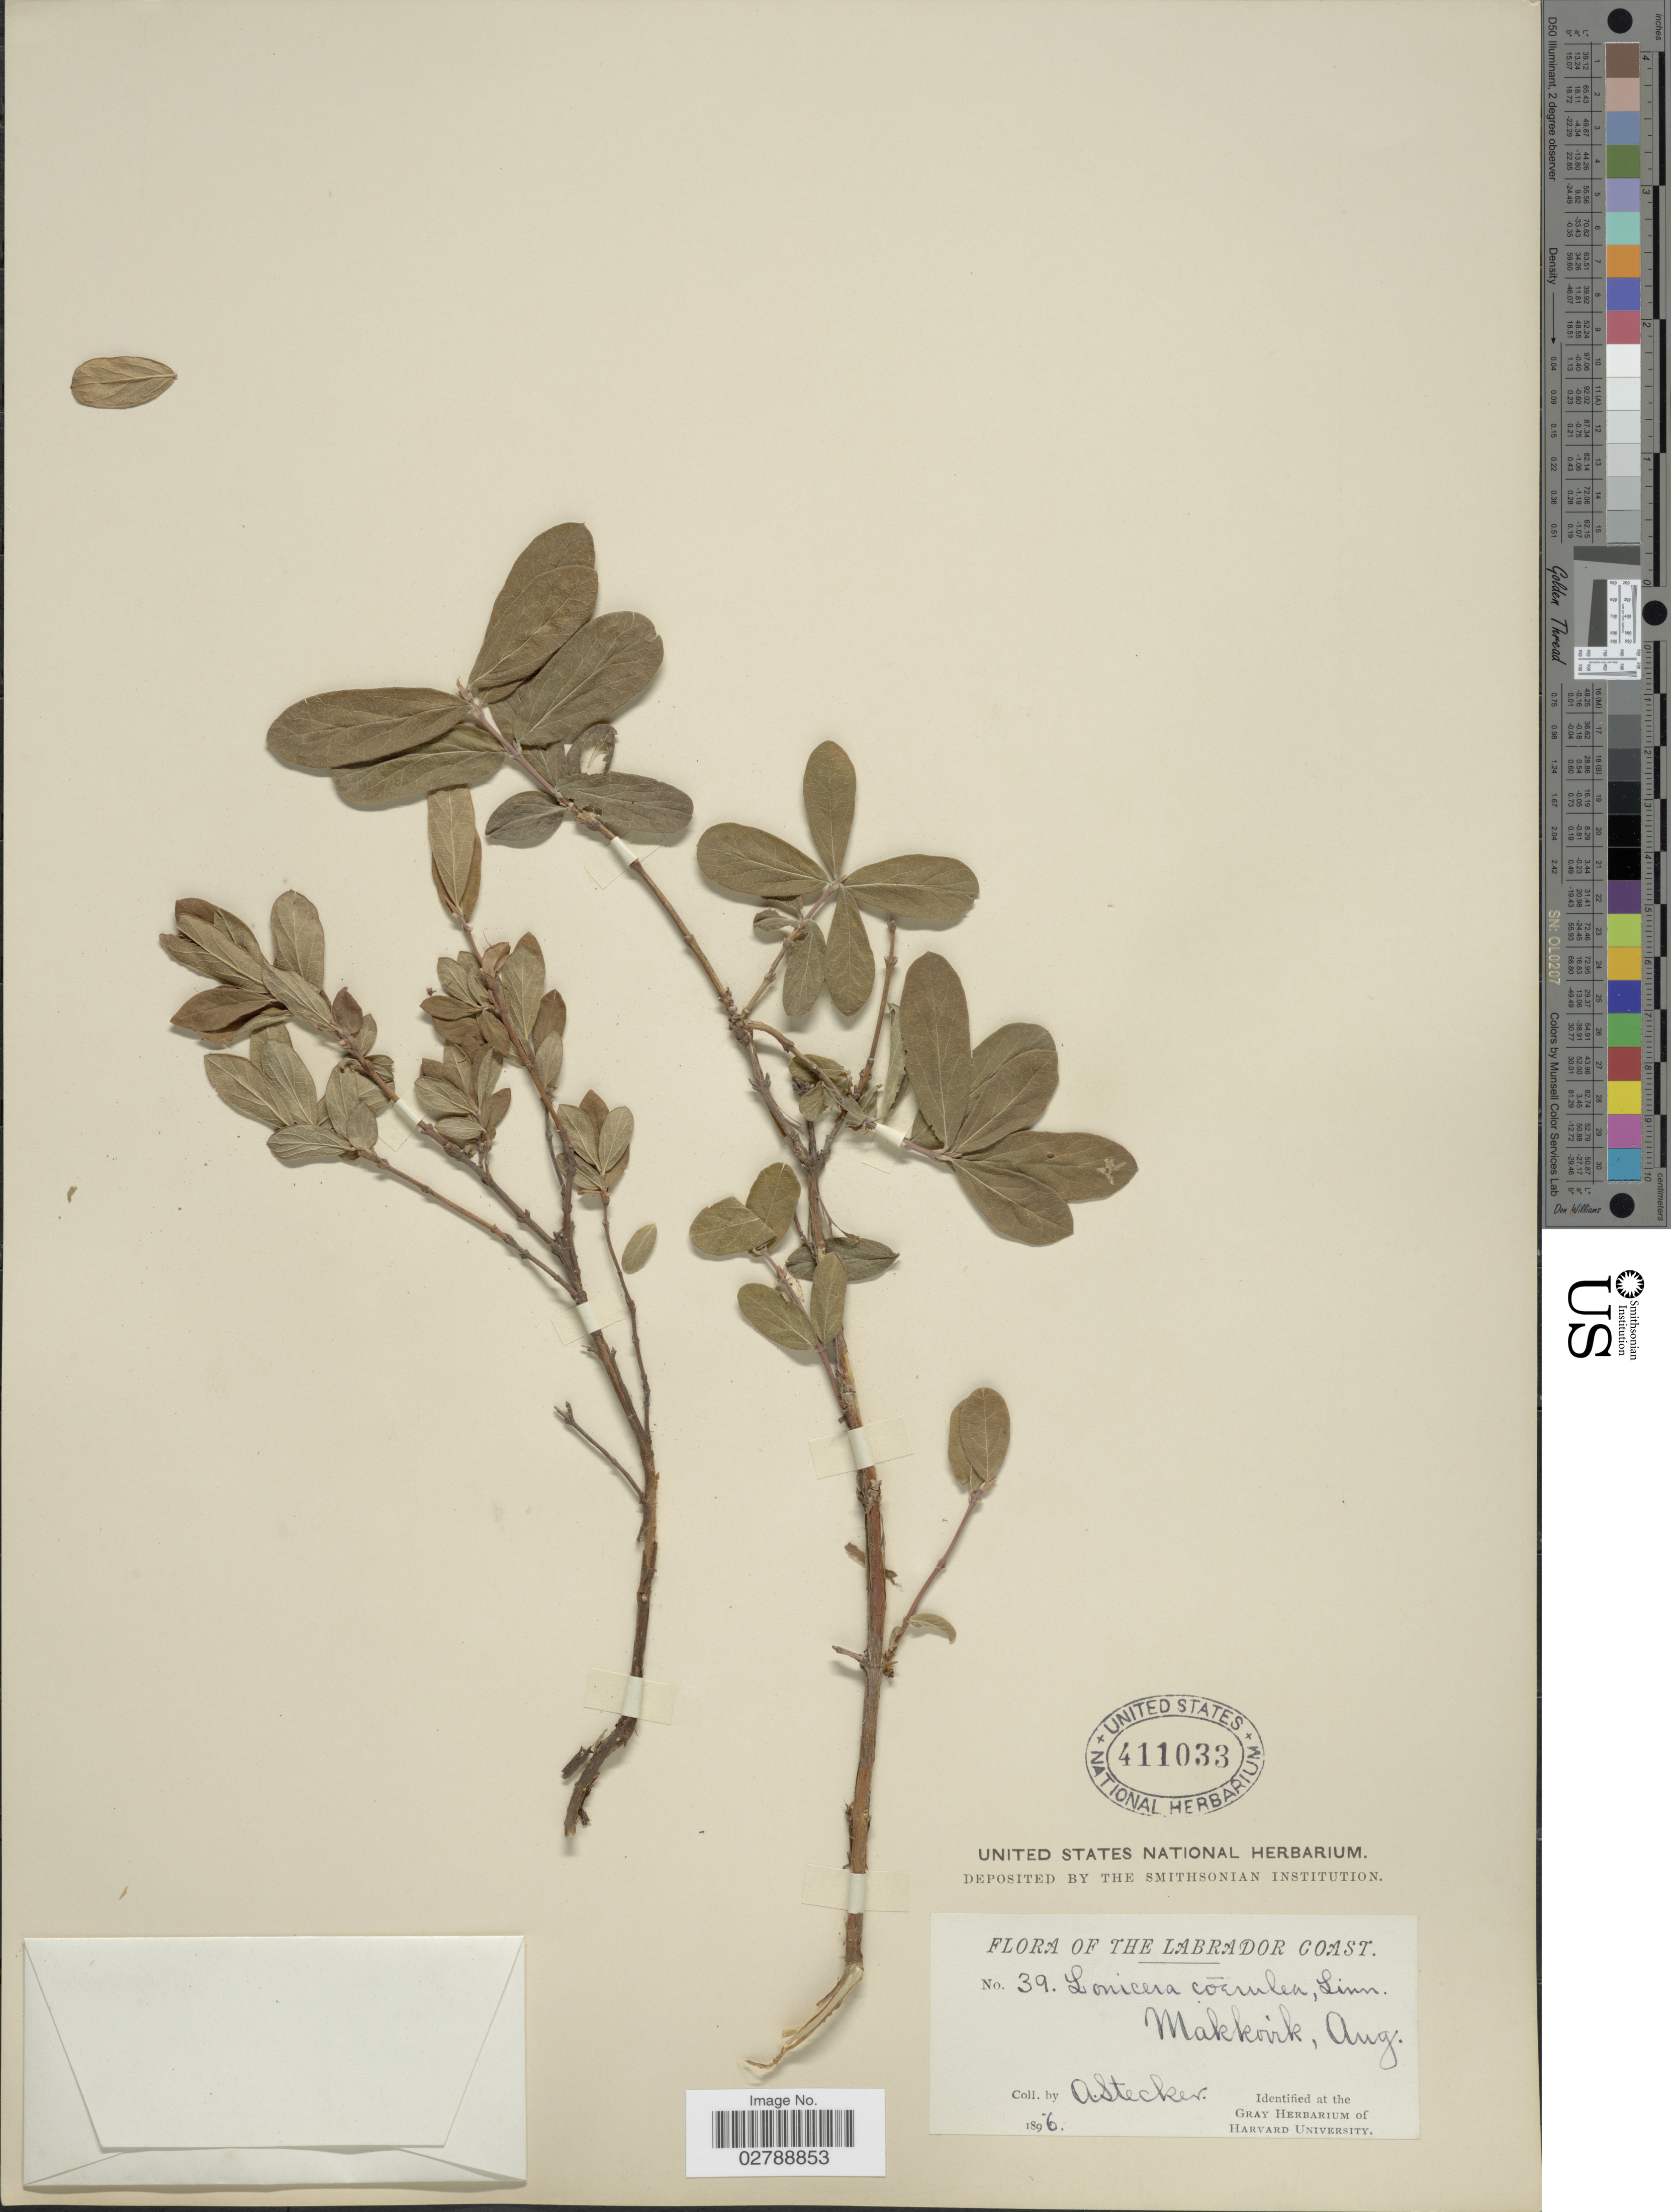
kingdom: Plantae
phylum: Tracheophyta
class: Magnoliopsida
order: Dipsacales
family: Caprifoliaceae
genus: Lonicera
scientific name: Lonicera caerulea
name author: L.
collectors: A. Stecker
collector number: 39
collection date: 1896-08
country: Canada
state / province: Newfoundland and Labrador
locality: Labrador Coast. Makkovik.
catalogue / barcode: US 411033